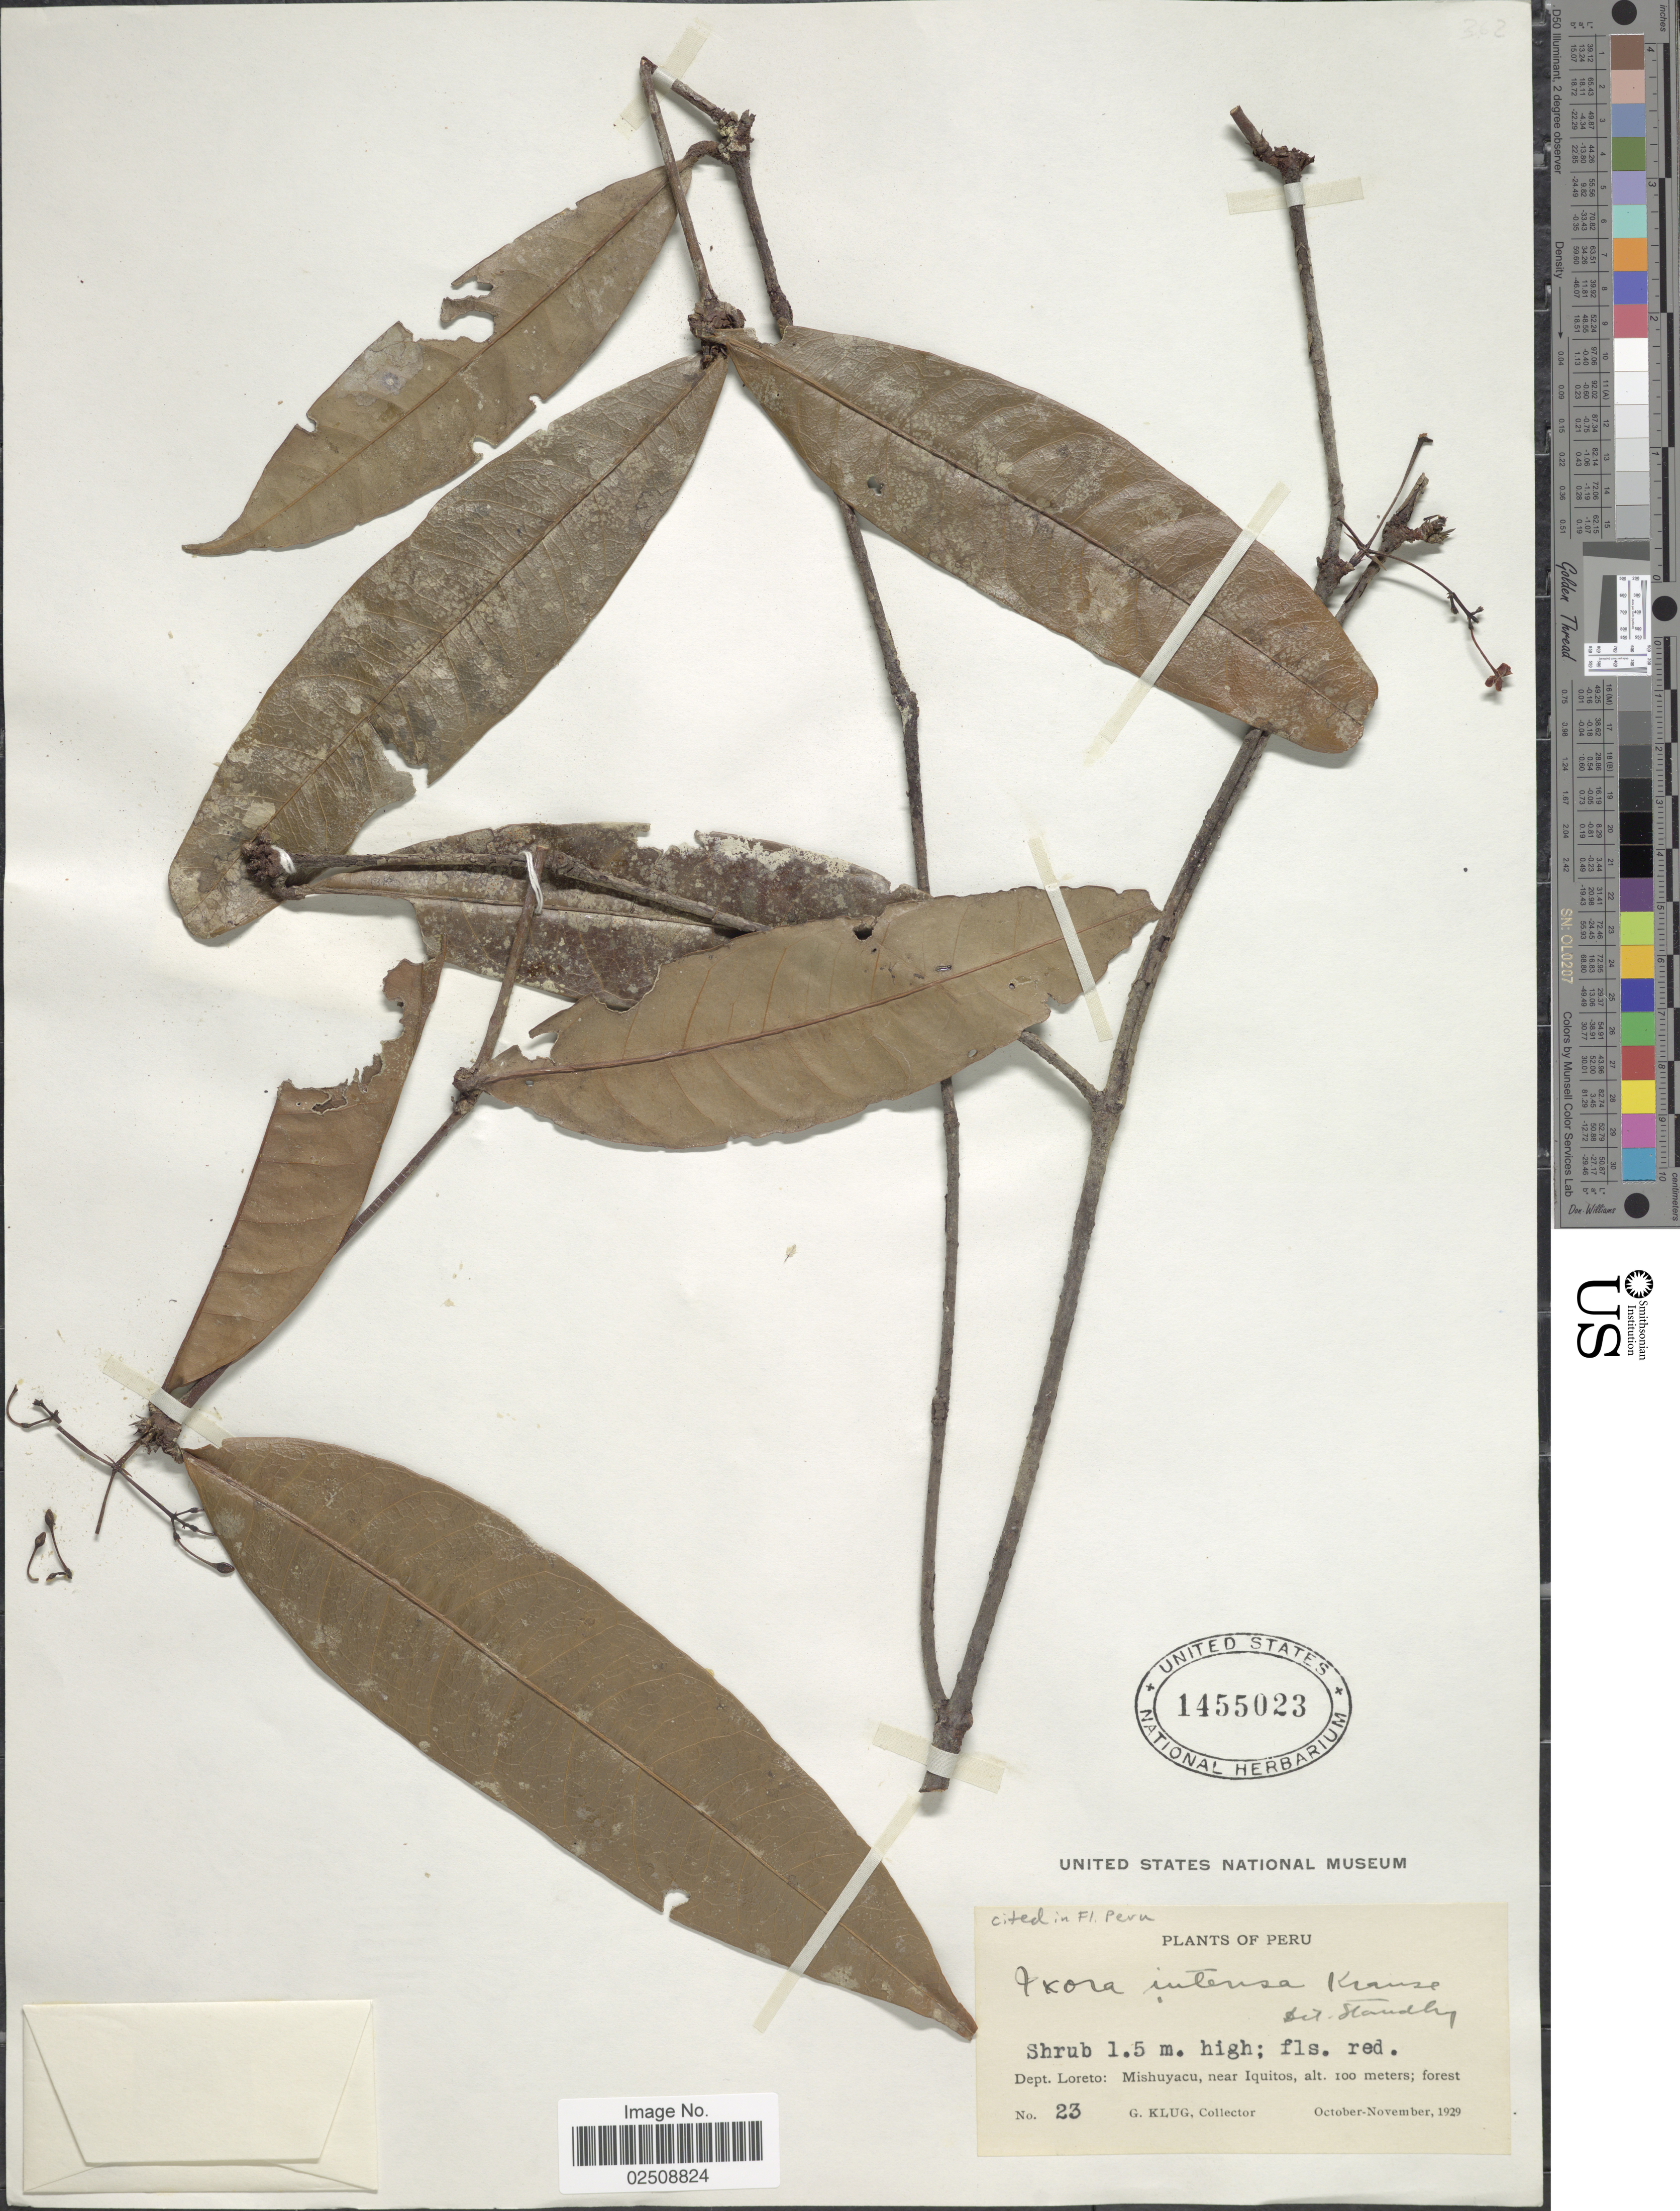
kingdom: Plantae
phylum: Tracheophyta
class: Magnoliopsida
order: Gentianales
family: Rubiaceae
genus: Ixora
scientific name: Ixora intensa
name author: K. Krause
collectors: G. Klug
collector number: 23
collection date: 1929-10/1929-11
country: Peru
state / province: Loreto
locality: Dept. Loreto: Mishuyacu, near Iquitos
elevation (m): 100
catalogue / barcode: US 1455023